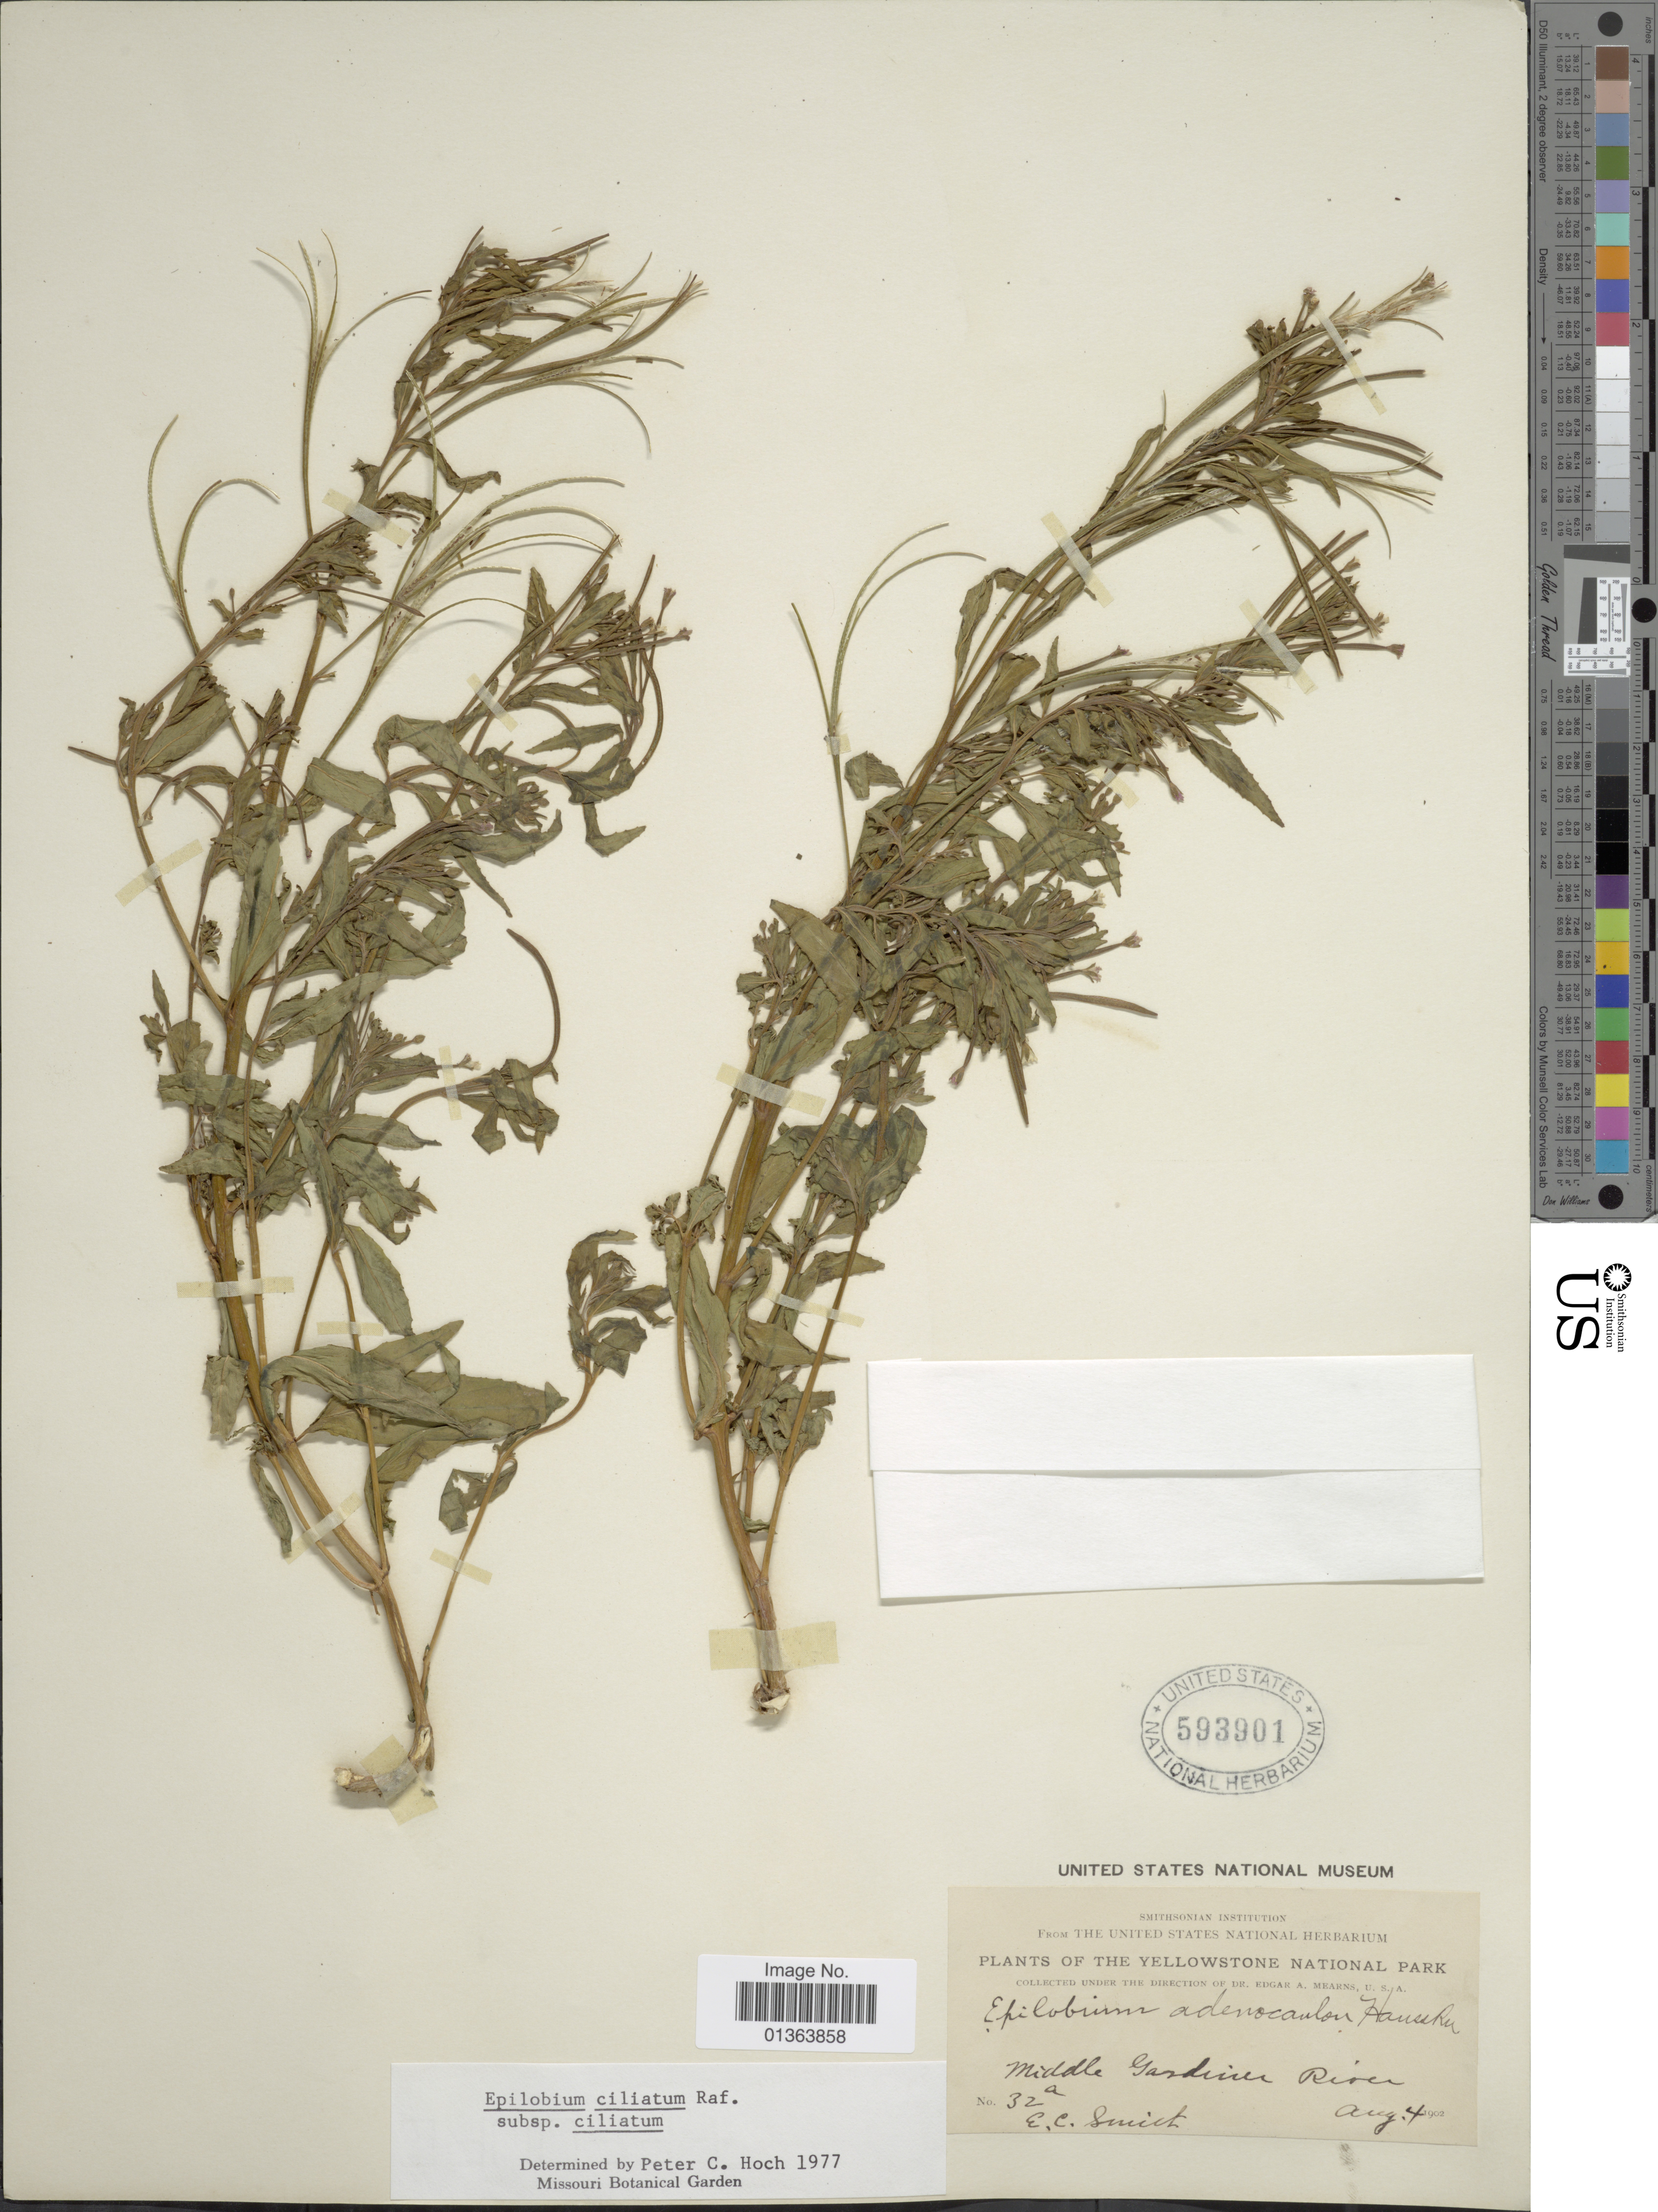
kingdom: Plantae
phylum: Tracheophyta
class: Magnoliopsida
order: Myrtales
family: Onagraceae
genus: Epilobium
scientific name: Epilobium ciliatum subsp. ciliatum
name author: Raf.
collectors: E. Smith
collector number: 32a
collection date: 1902-08-04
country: United States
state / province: Montana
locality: Yellowstone National Park. Middle Gardiner River.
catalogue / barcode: US 593901